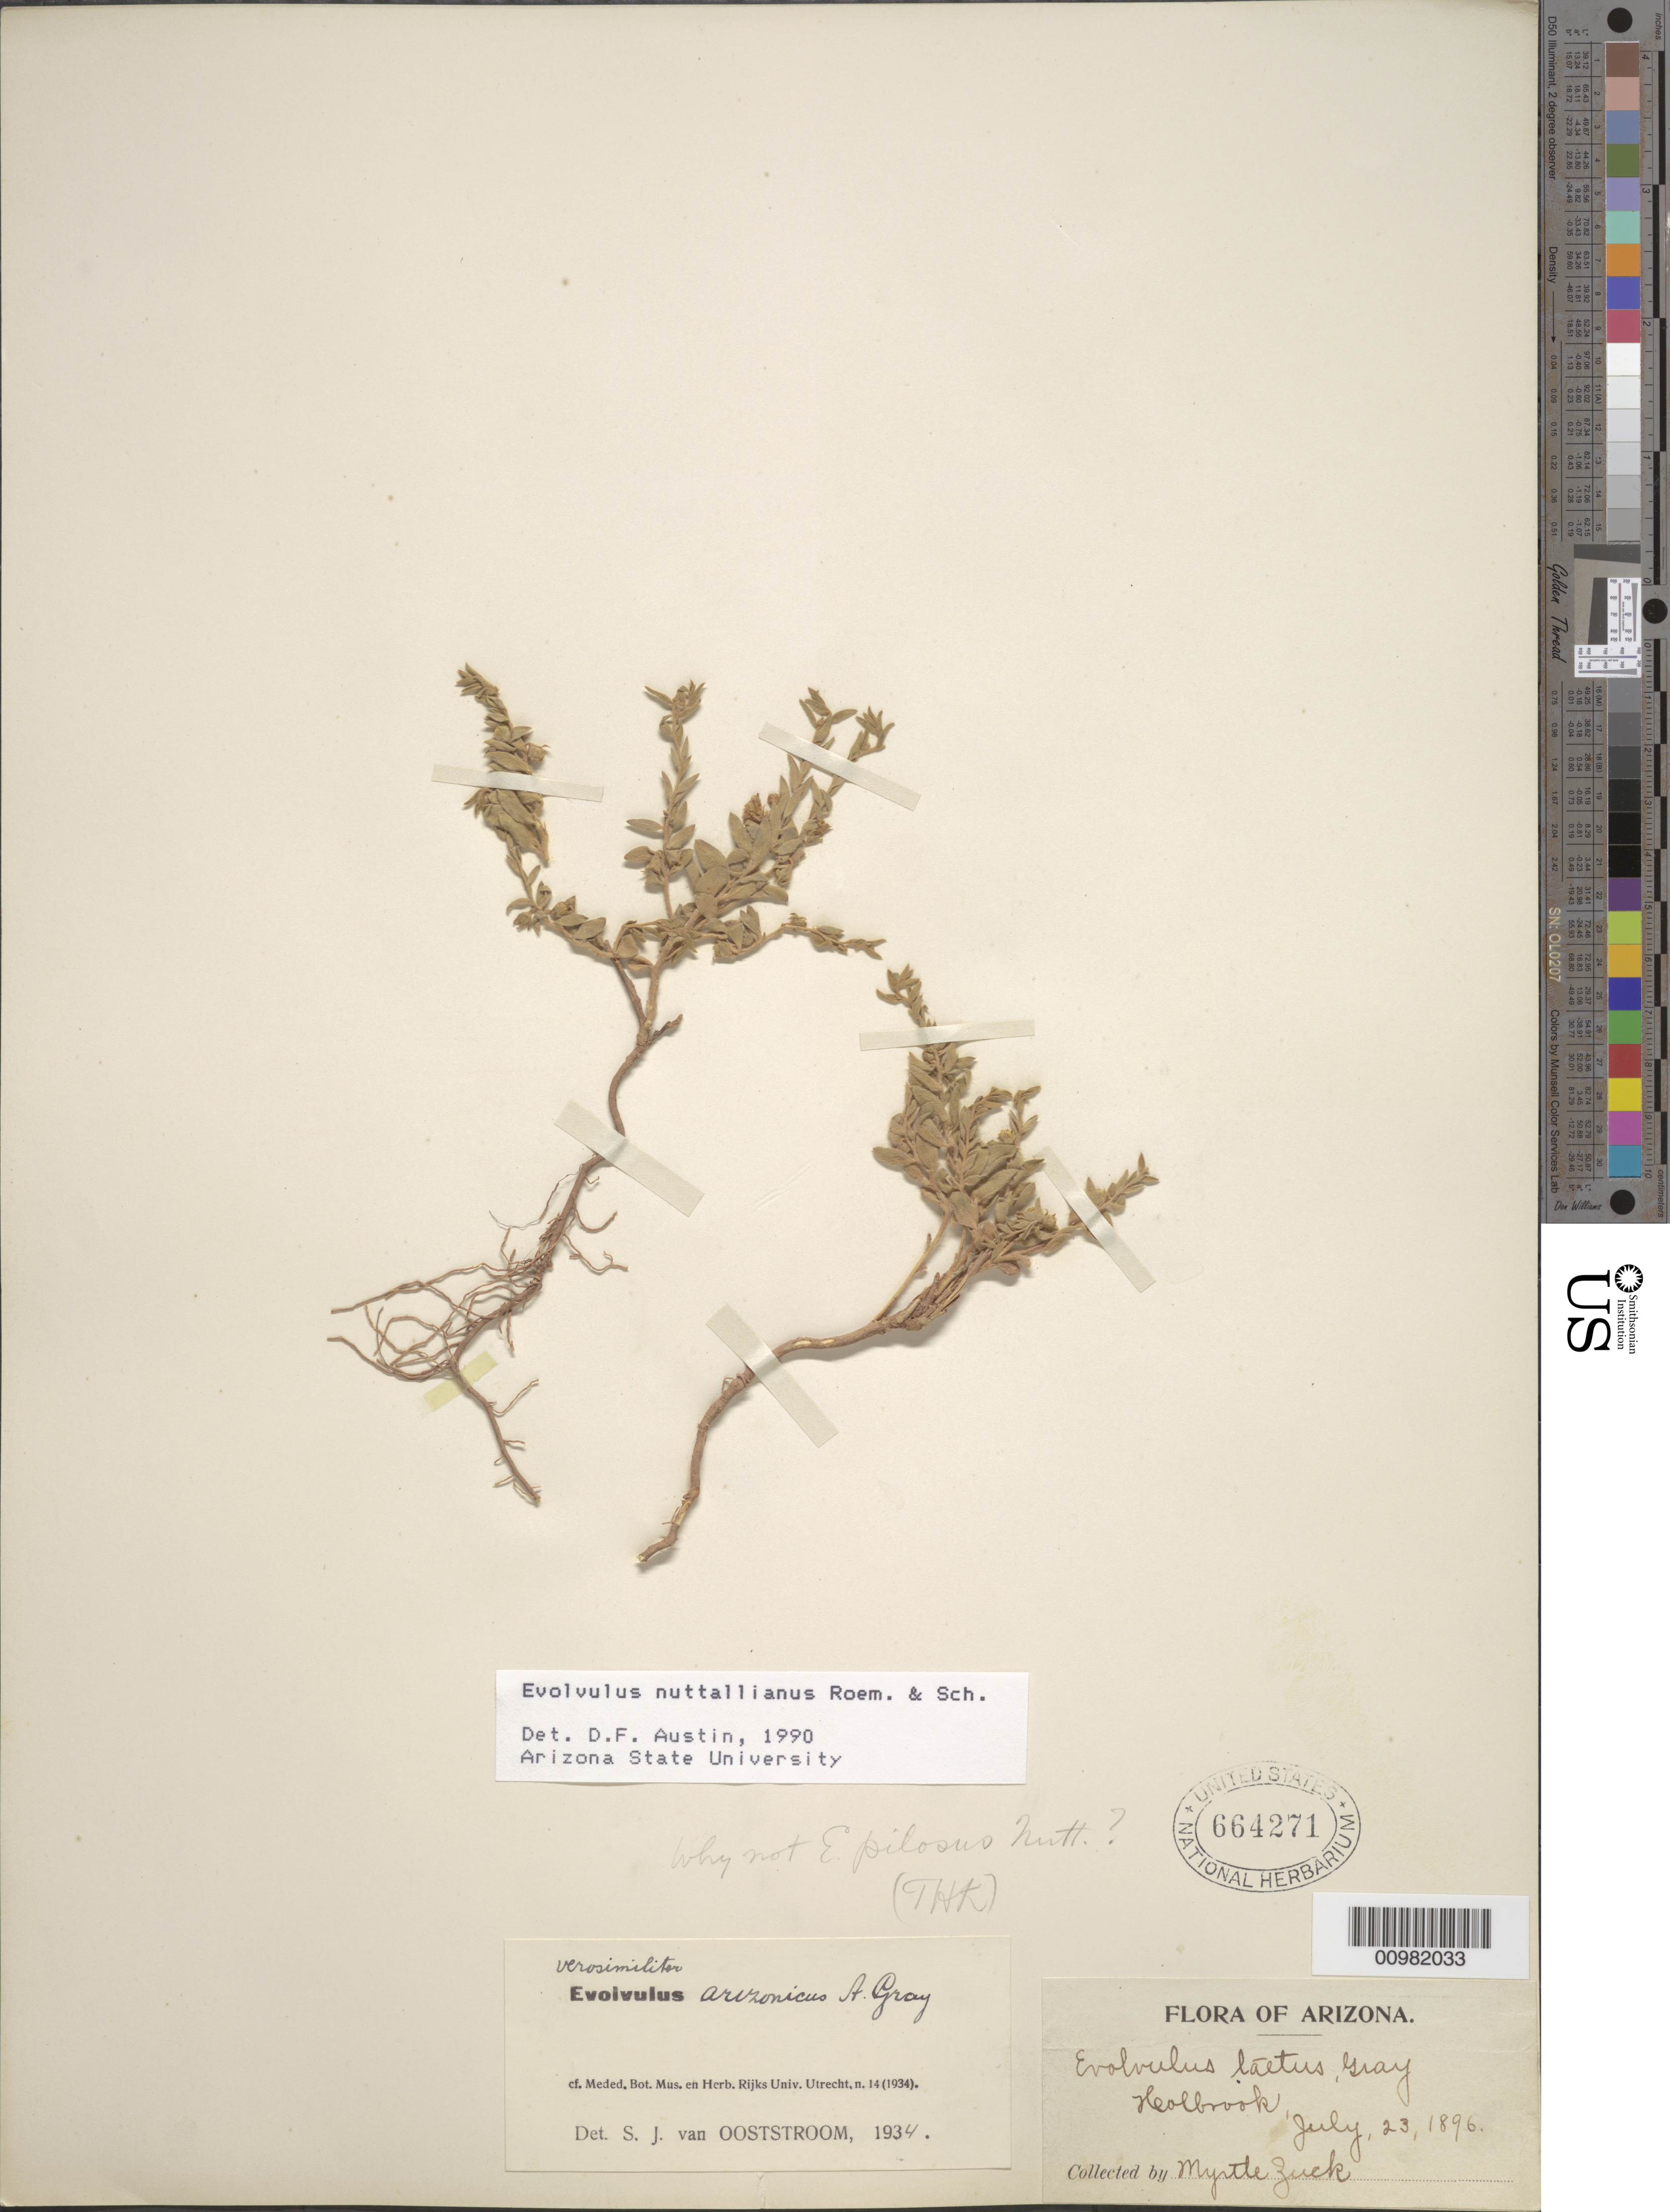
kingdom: Plantae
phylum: Tracheophyta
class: Magnoliopsida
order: Solanales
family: Convolvulaceae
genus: Evolvulus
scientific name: Evolvulus nuttallianus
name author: Roem. & Schult.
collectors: M. Zuck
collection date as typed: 23 Jul 1896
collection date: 1896-07-23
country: United States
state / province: Arizona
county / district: Navajo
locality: Holbrook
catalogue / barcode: US 664271